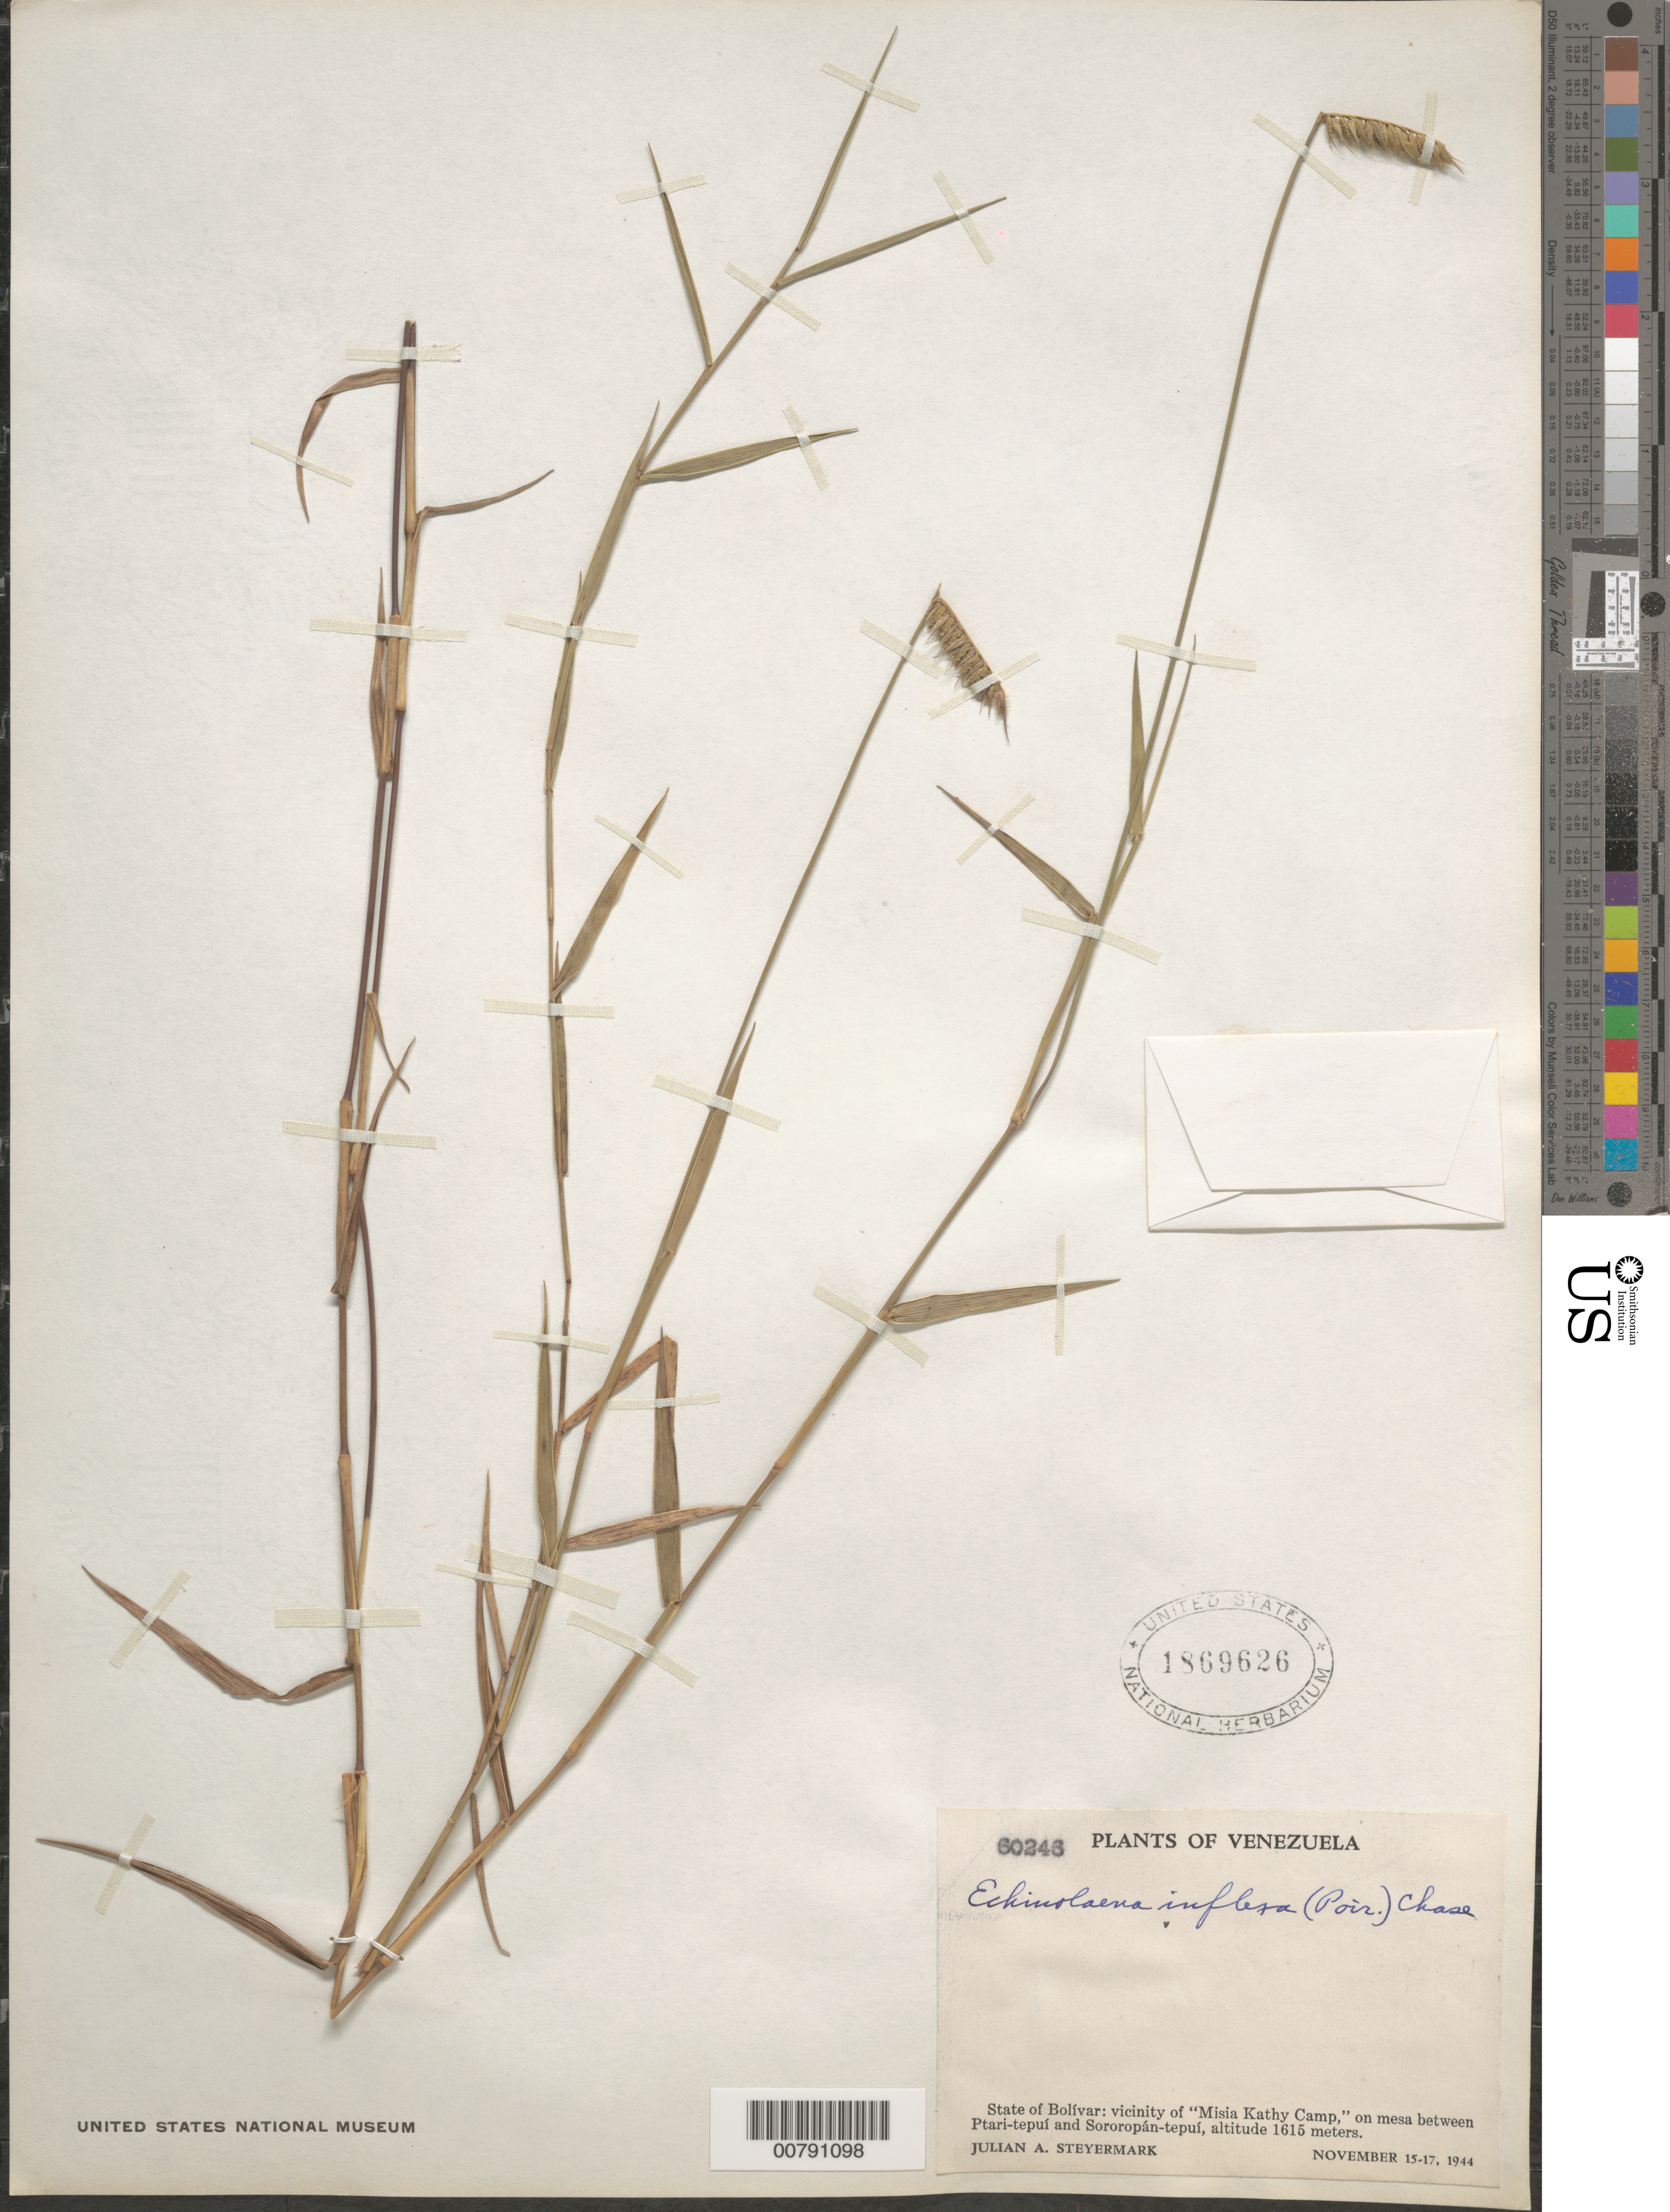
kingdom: Plantae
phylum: Tracheophyta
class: Liliopsida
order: Poales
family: Poaceae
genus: Echinolaena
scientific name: Echinolaena inflexa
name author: (Poir.) Chase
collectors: J. Steyermark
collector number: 60246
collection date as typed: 15-Nov-44 to 17-Nov-44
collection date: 1944-11-15/1944-11-17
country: Venezuela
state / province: Bolívar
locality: Ptari-tepuí to Sororopán-tepuí, vic. of Misia Kathy Camp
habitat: Mesa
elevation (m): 1615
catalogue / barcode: US 1869626